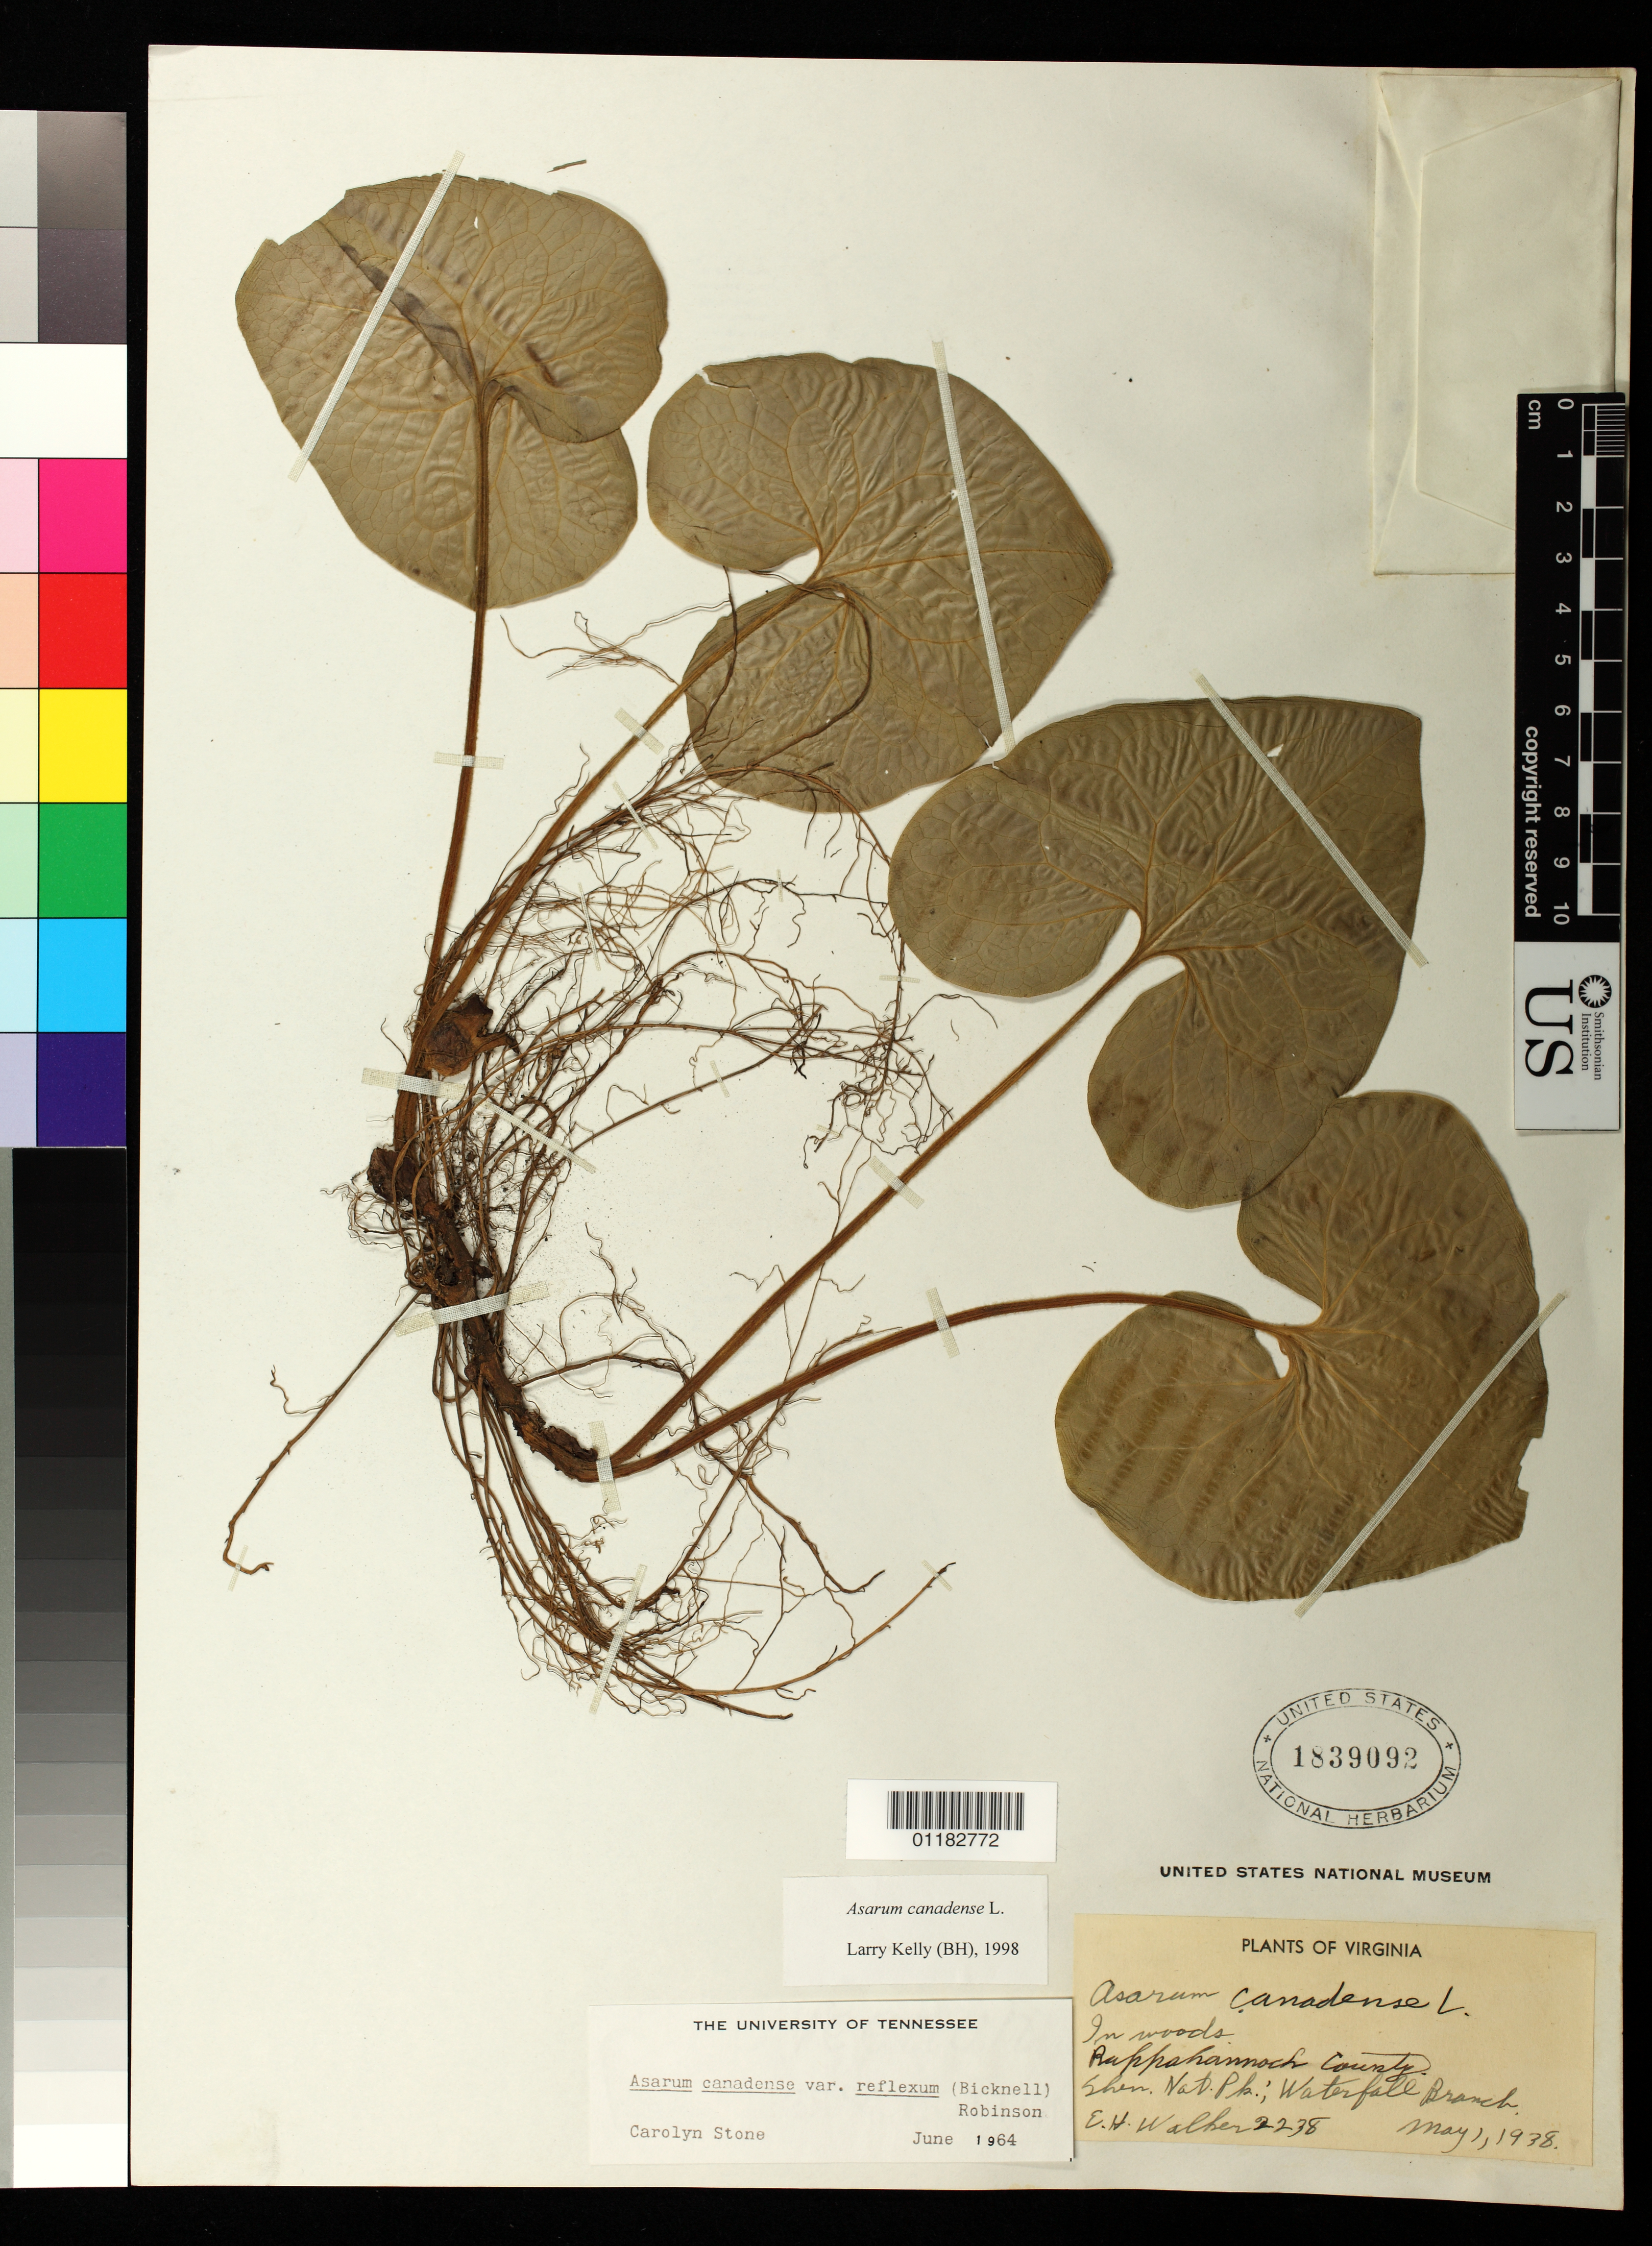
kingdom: Plantae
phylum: Tracheophyta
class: Magnoliopsida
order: Piperales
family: Aristolochiaceae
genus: Asarum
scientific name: Asarum canadense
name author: L.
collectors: E. H. Walker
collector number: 2238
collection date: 1938-05-01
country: United States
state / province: Virginia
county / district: Rappahannock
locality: Shenandoah National Park, Waterfall branch. Rappahannock County.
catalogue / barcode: US 1839092